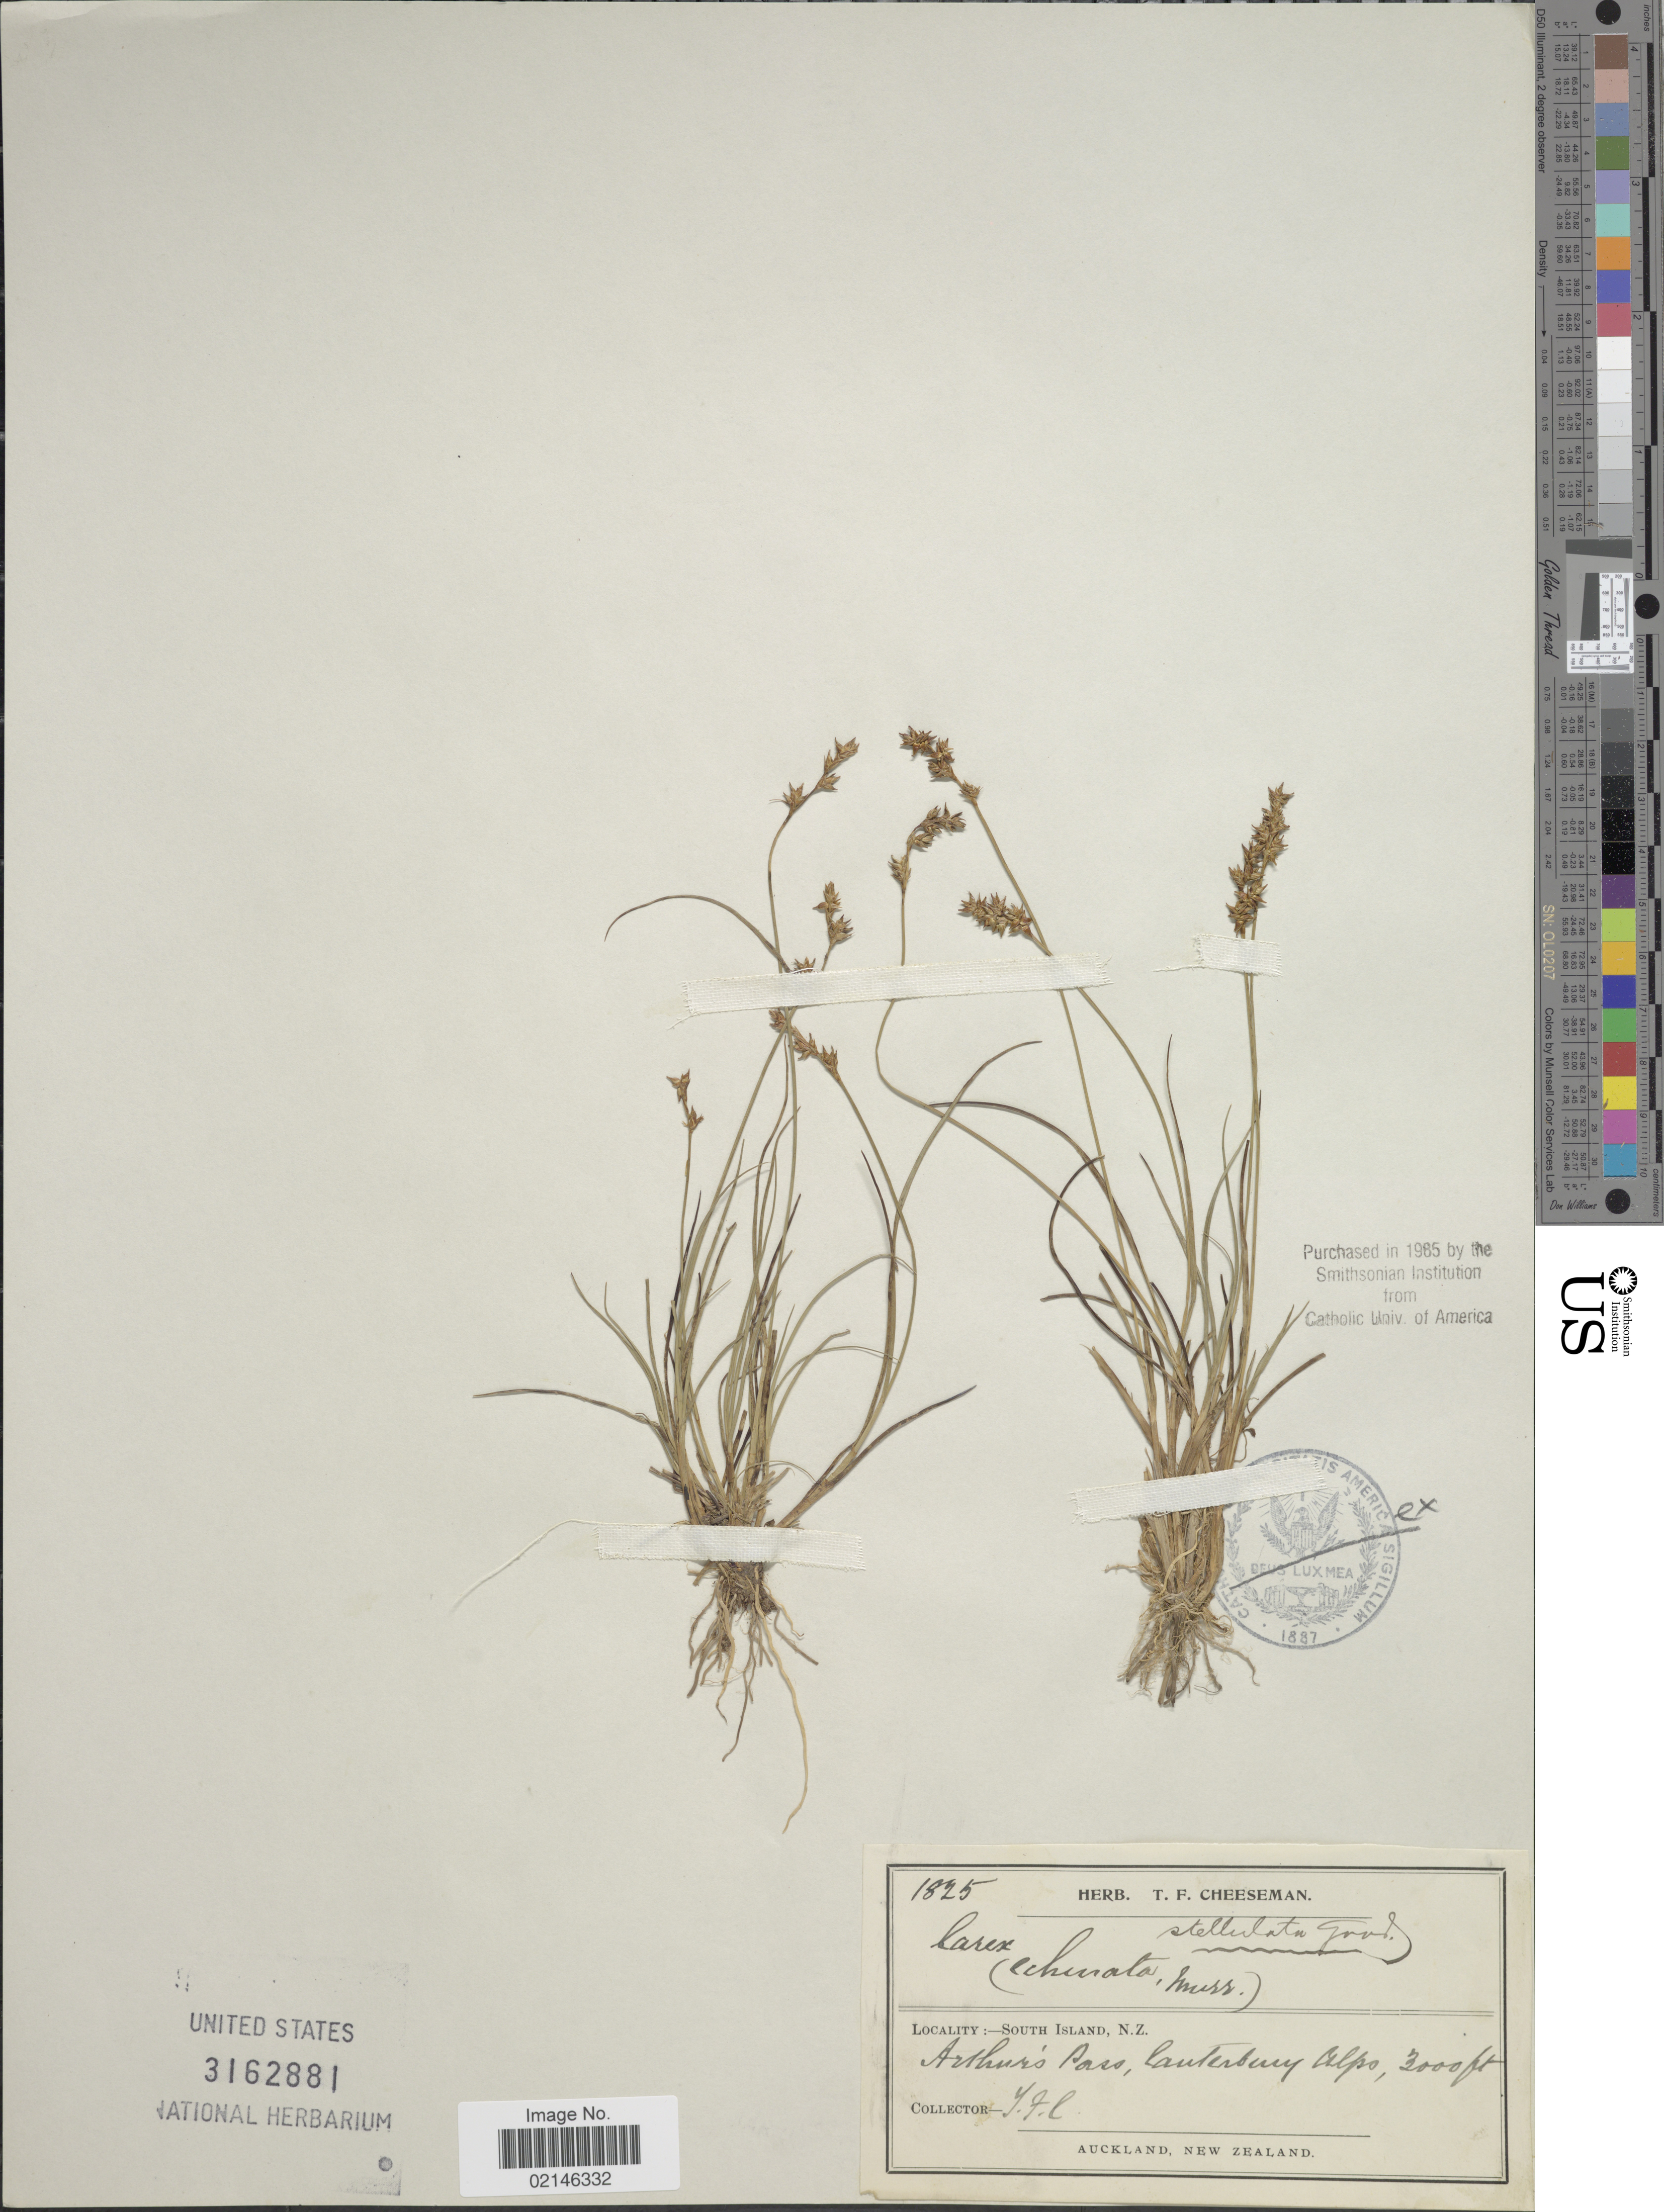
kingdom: Plantae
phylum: Tracheophyta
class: Liliopsida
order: Poales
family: Cyperaceae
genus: Carex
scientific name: Carex echinata subsp. echinata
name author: Murray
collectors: T. F. Cheeseman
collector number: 1825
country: New Zealand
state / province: Canterbury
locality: South Island. Arthur's Pass, Canterbury Alps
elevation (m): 914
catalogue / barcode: US 3162881